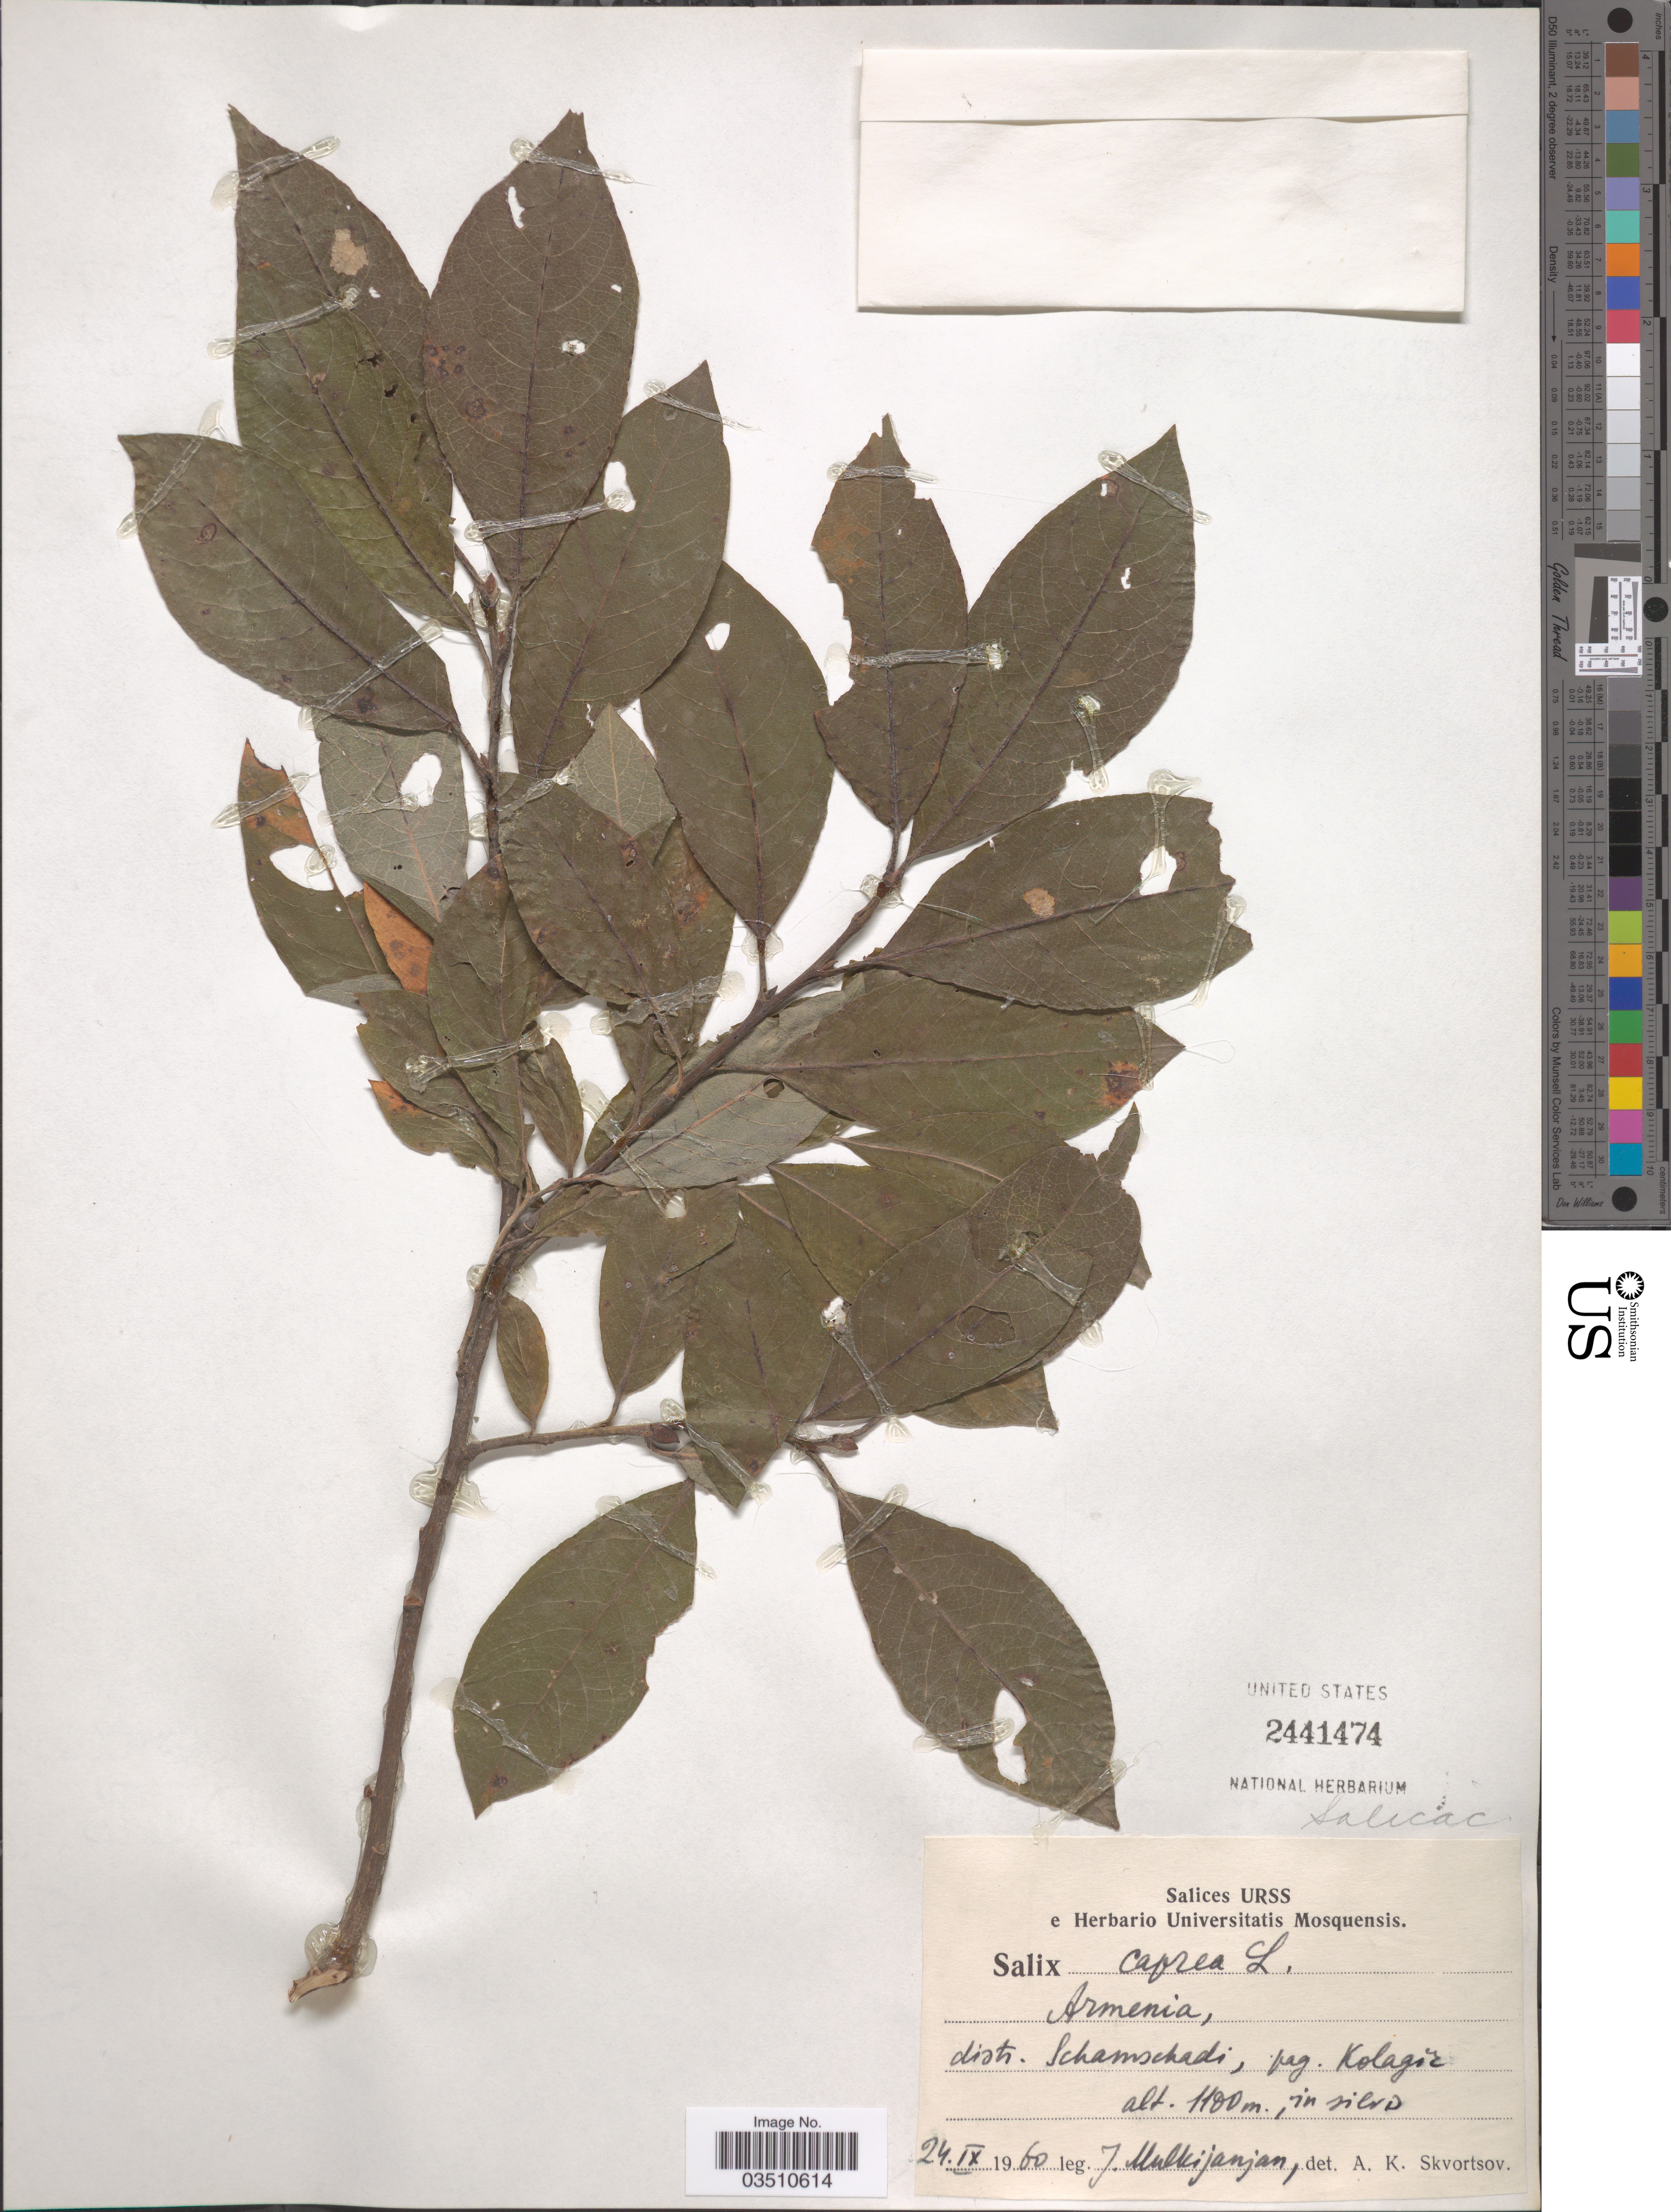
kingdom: Plantae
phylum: Tracheophyta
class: Magnoliopsida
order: Malpighiales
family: Salicaceae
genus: Salix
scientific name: Salix caprea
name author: L.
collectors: I. Mulkijanian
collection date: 1960-09-24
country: Armenia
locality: Distr. Schamschadi, pag. Kolagic [interpreted].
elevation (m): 1100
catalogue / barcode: US 2441474